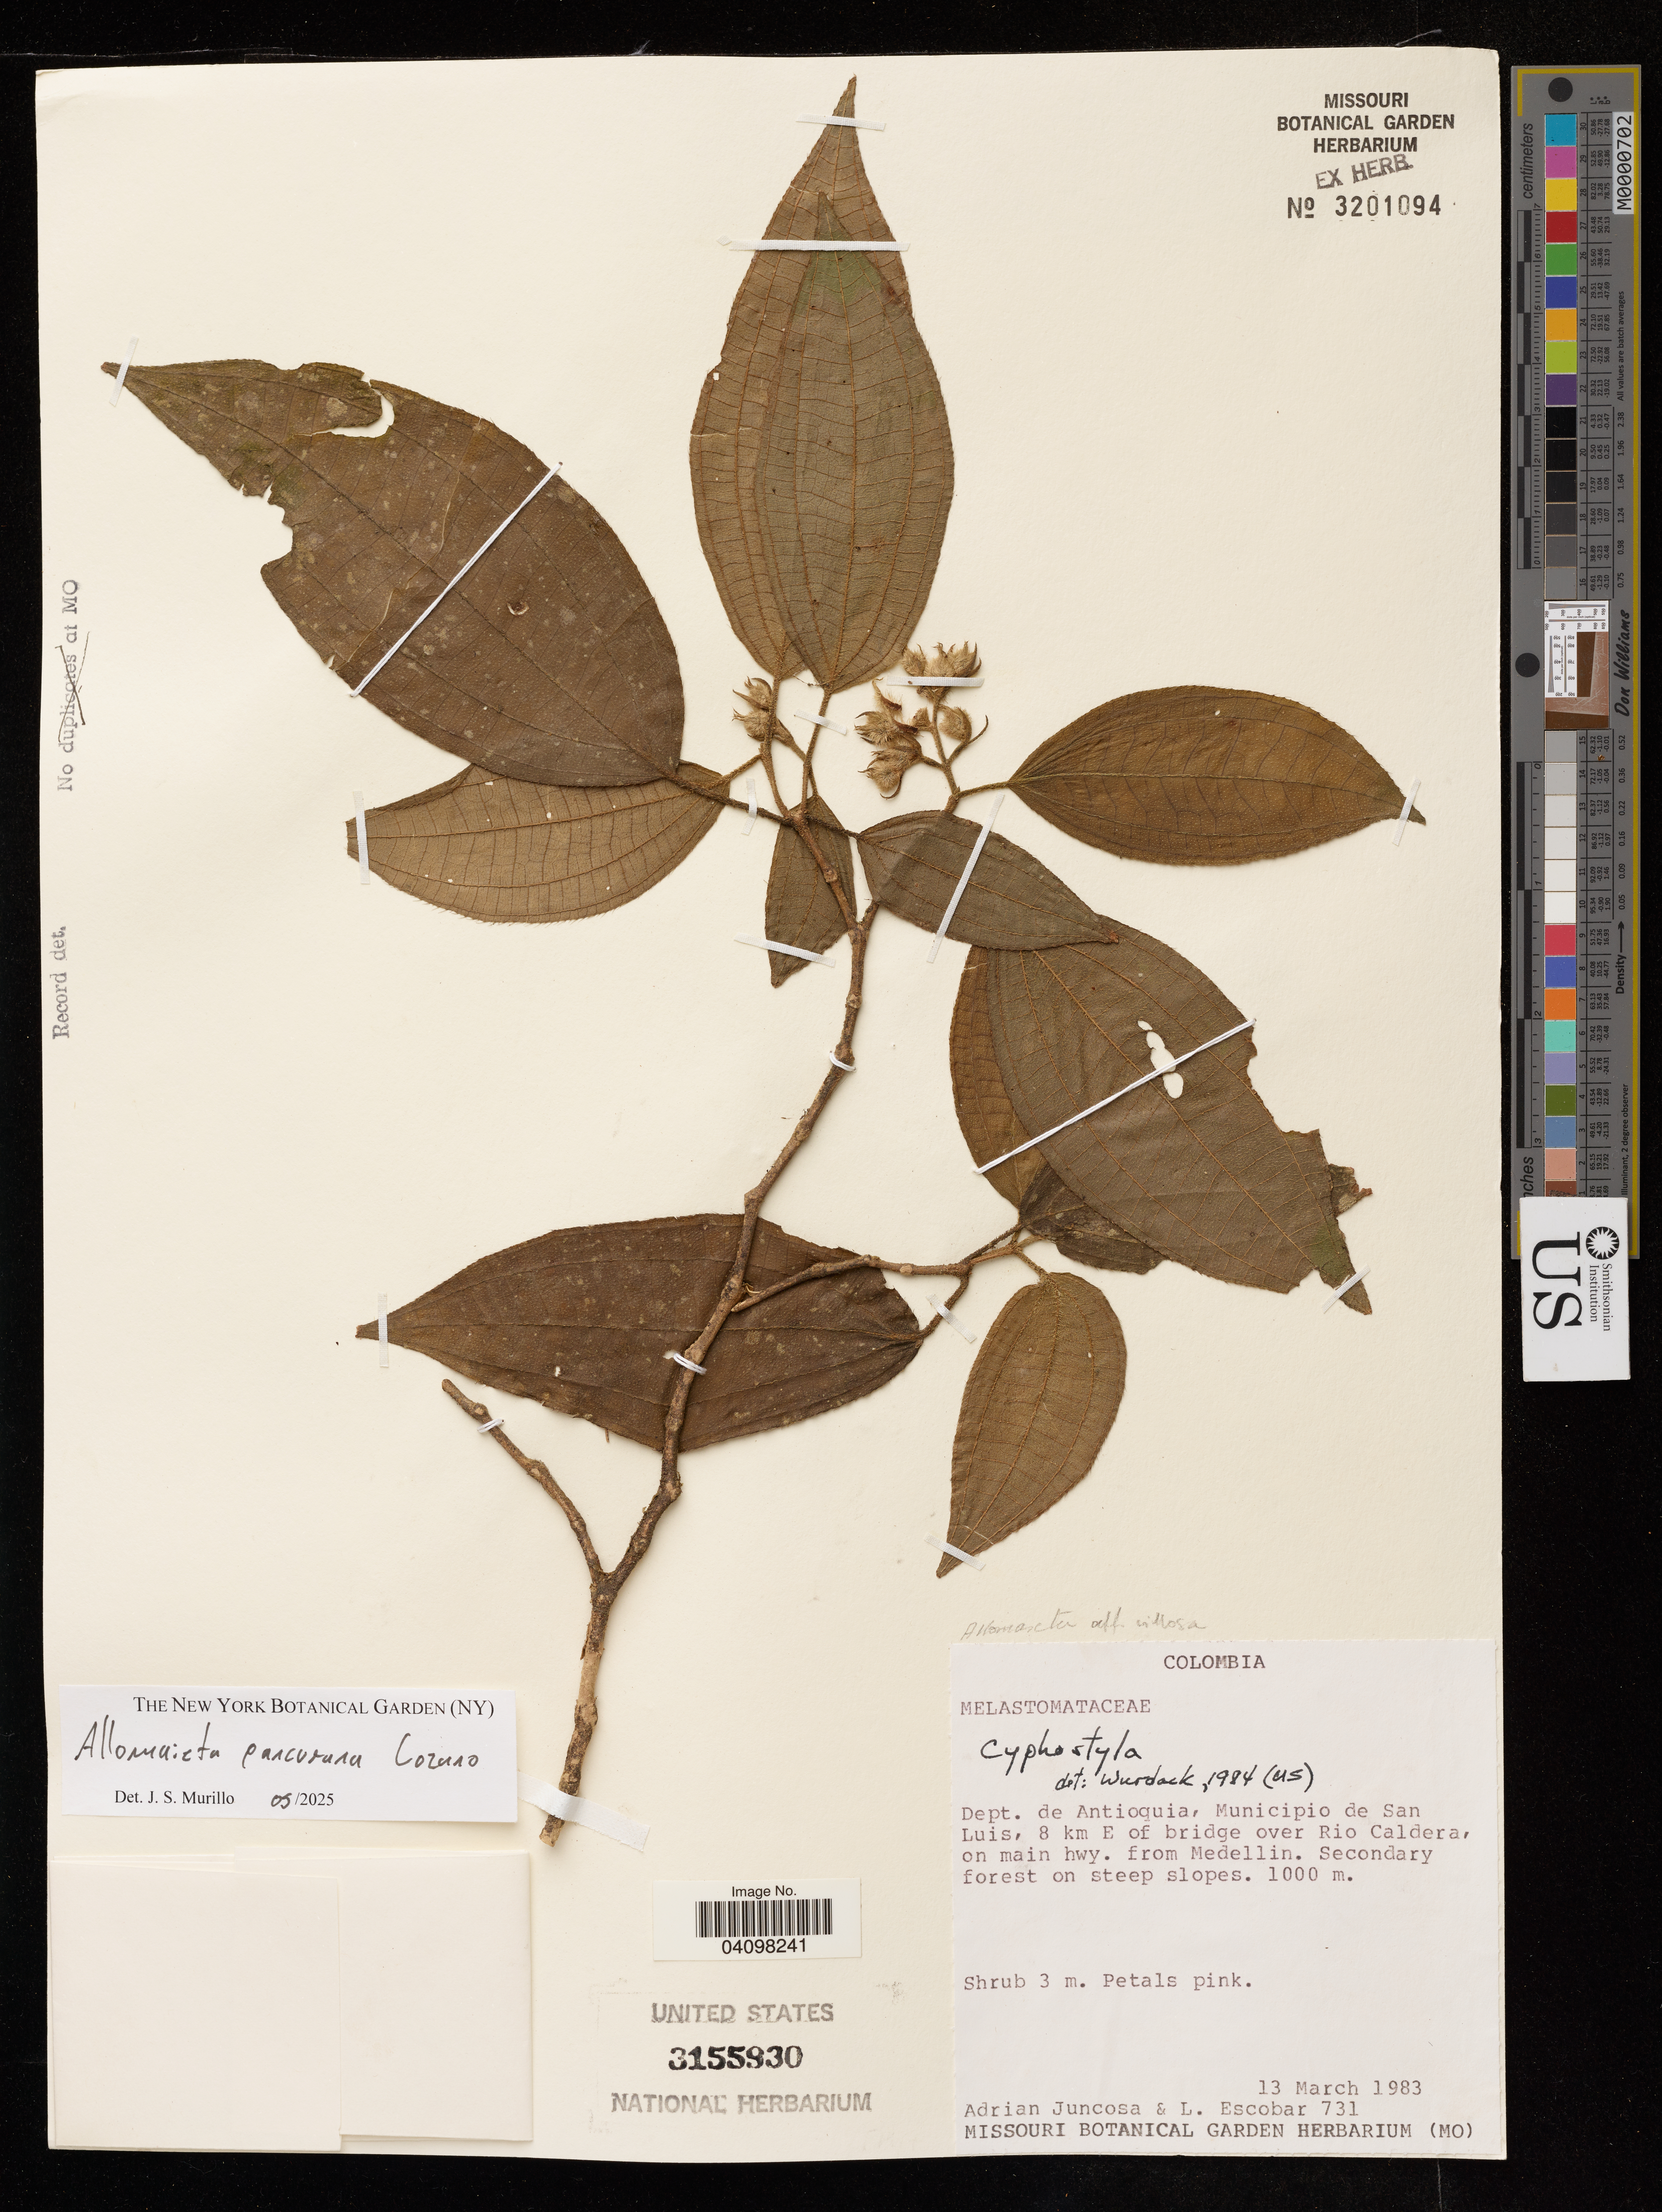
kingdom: Plantae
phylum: Tracheophyta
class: Magnoliopsida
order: Myrtales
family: Melastomataceae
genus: Allomaieta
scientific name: Allomaieta pancurana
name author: Lozano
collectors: A. Juncosa & L. Escobar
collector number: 731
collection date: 1983-03-13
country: Colombia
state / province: Antioquia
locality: Municipio de San Luis, 8 km E of bridge over Rio Caldera on main hwy. from Medellin.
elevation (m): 1000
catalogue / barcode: US 3201094